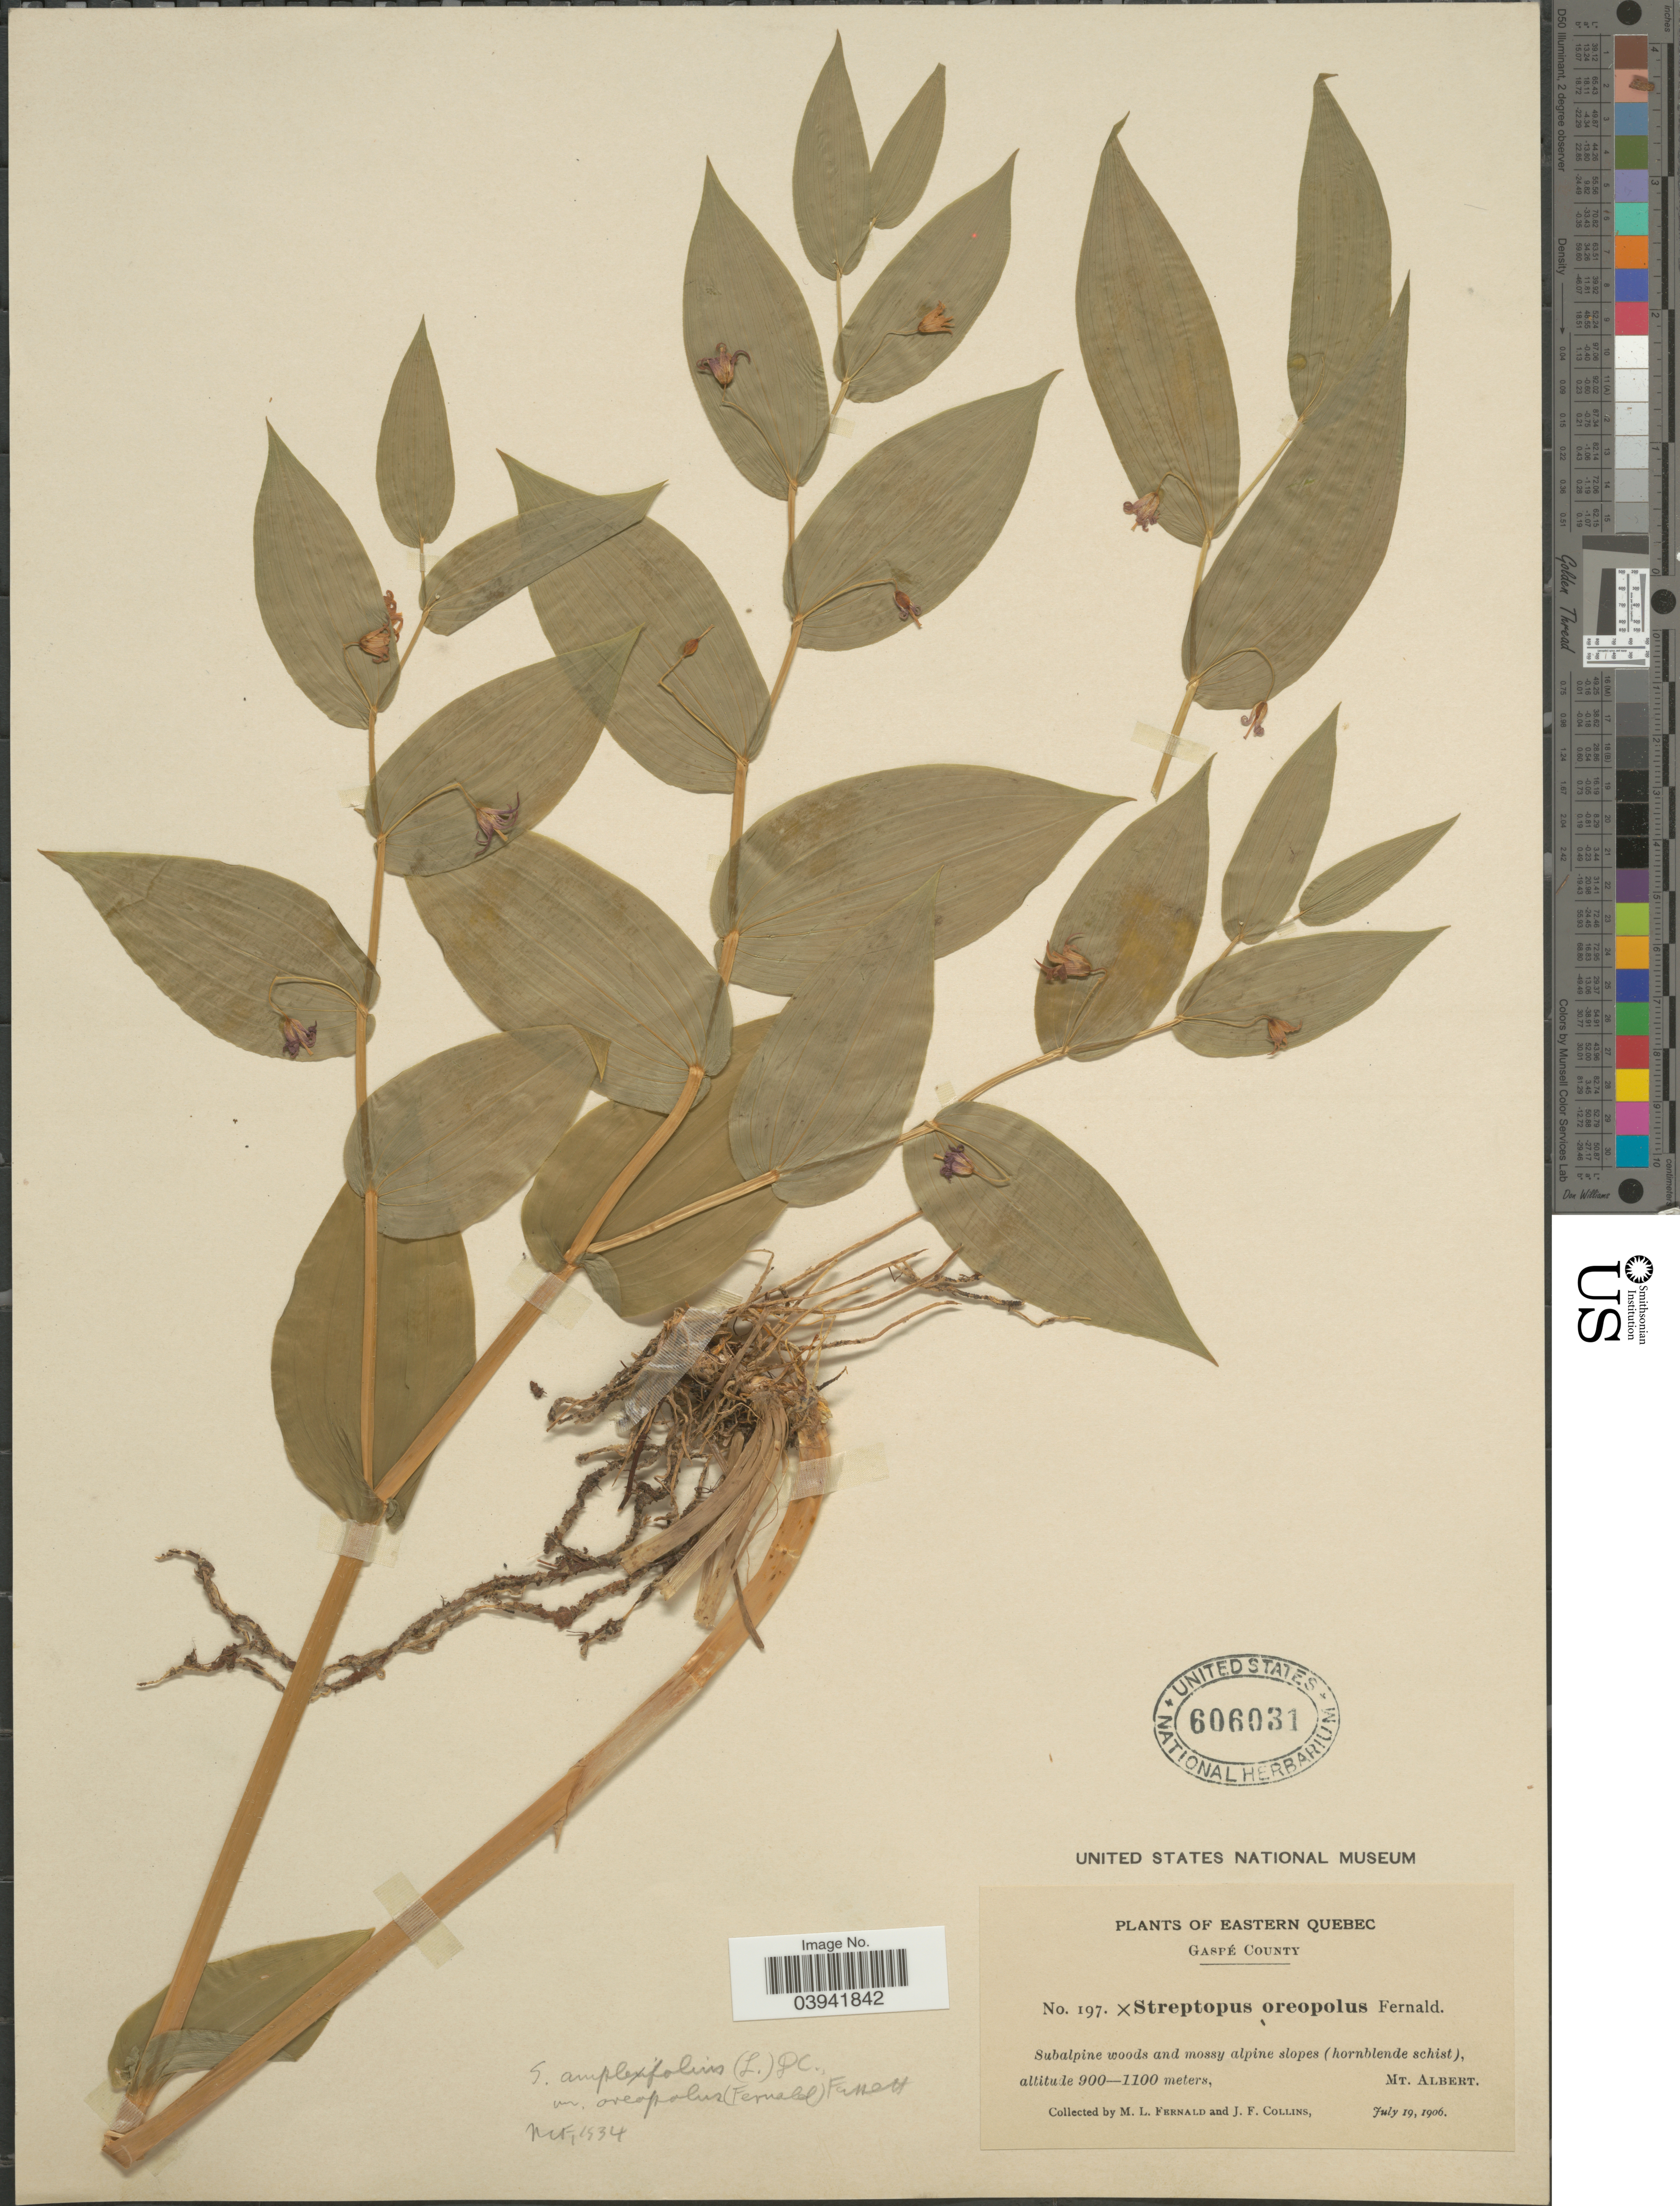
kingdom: Plantae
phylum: Tracheophyta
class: Liliopsida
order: Liliales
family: Liliaceae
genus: Streptopus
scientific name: Streptopus amplexifolius var. oreopolus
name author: Fassett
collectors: M. L. Fernald & J. Collins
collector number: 197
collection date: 1906-07-19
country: Canada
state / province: Quebec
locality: Eastern Quebec. Gaspé County. Mt. Albert.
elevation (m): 900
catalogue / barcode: US 606031